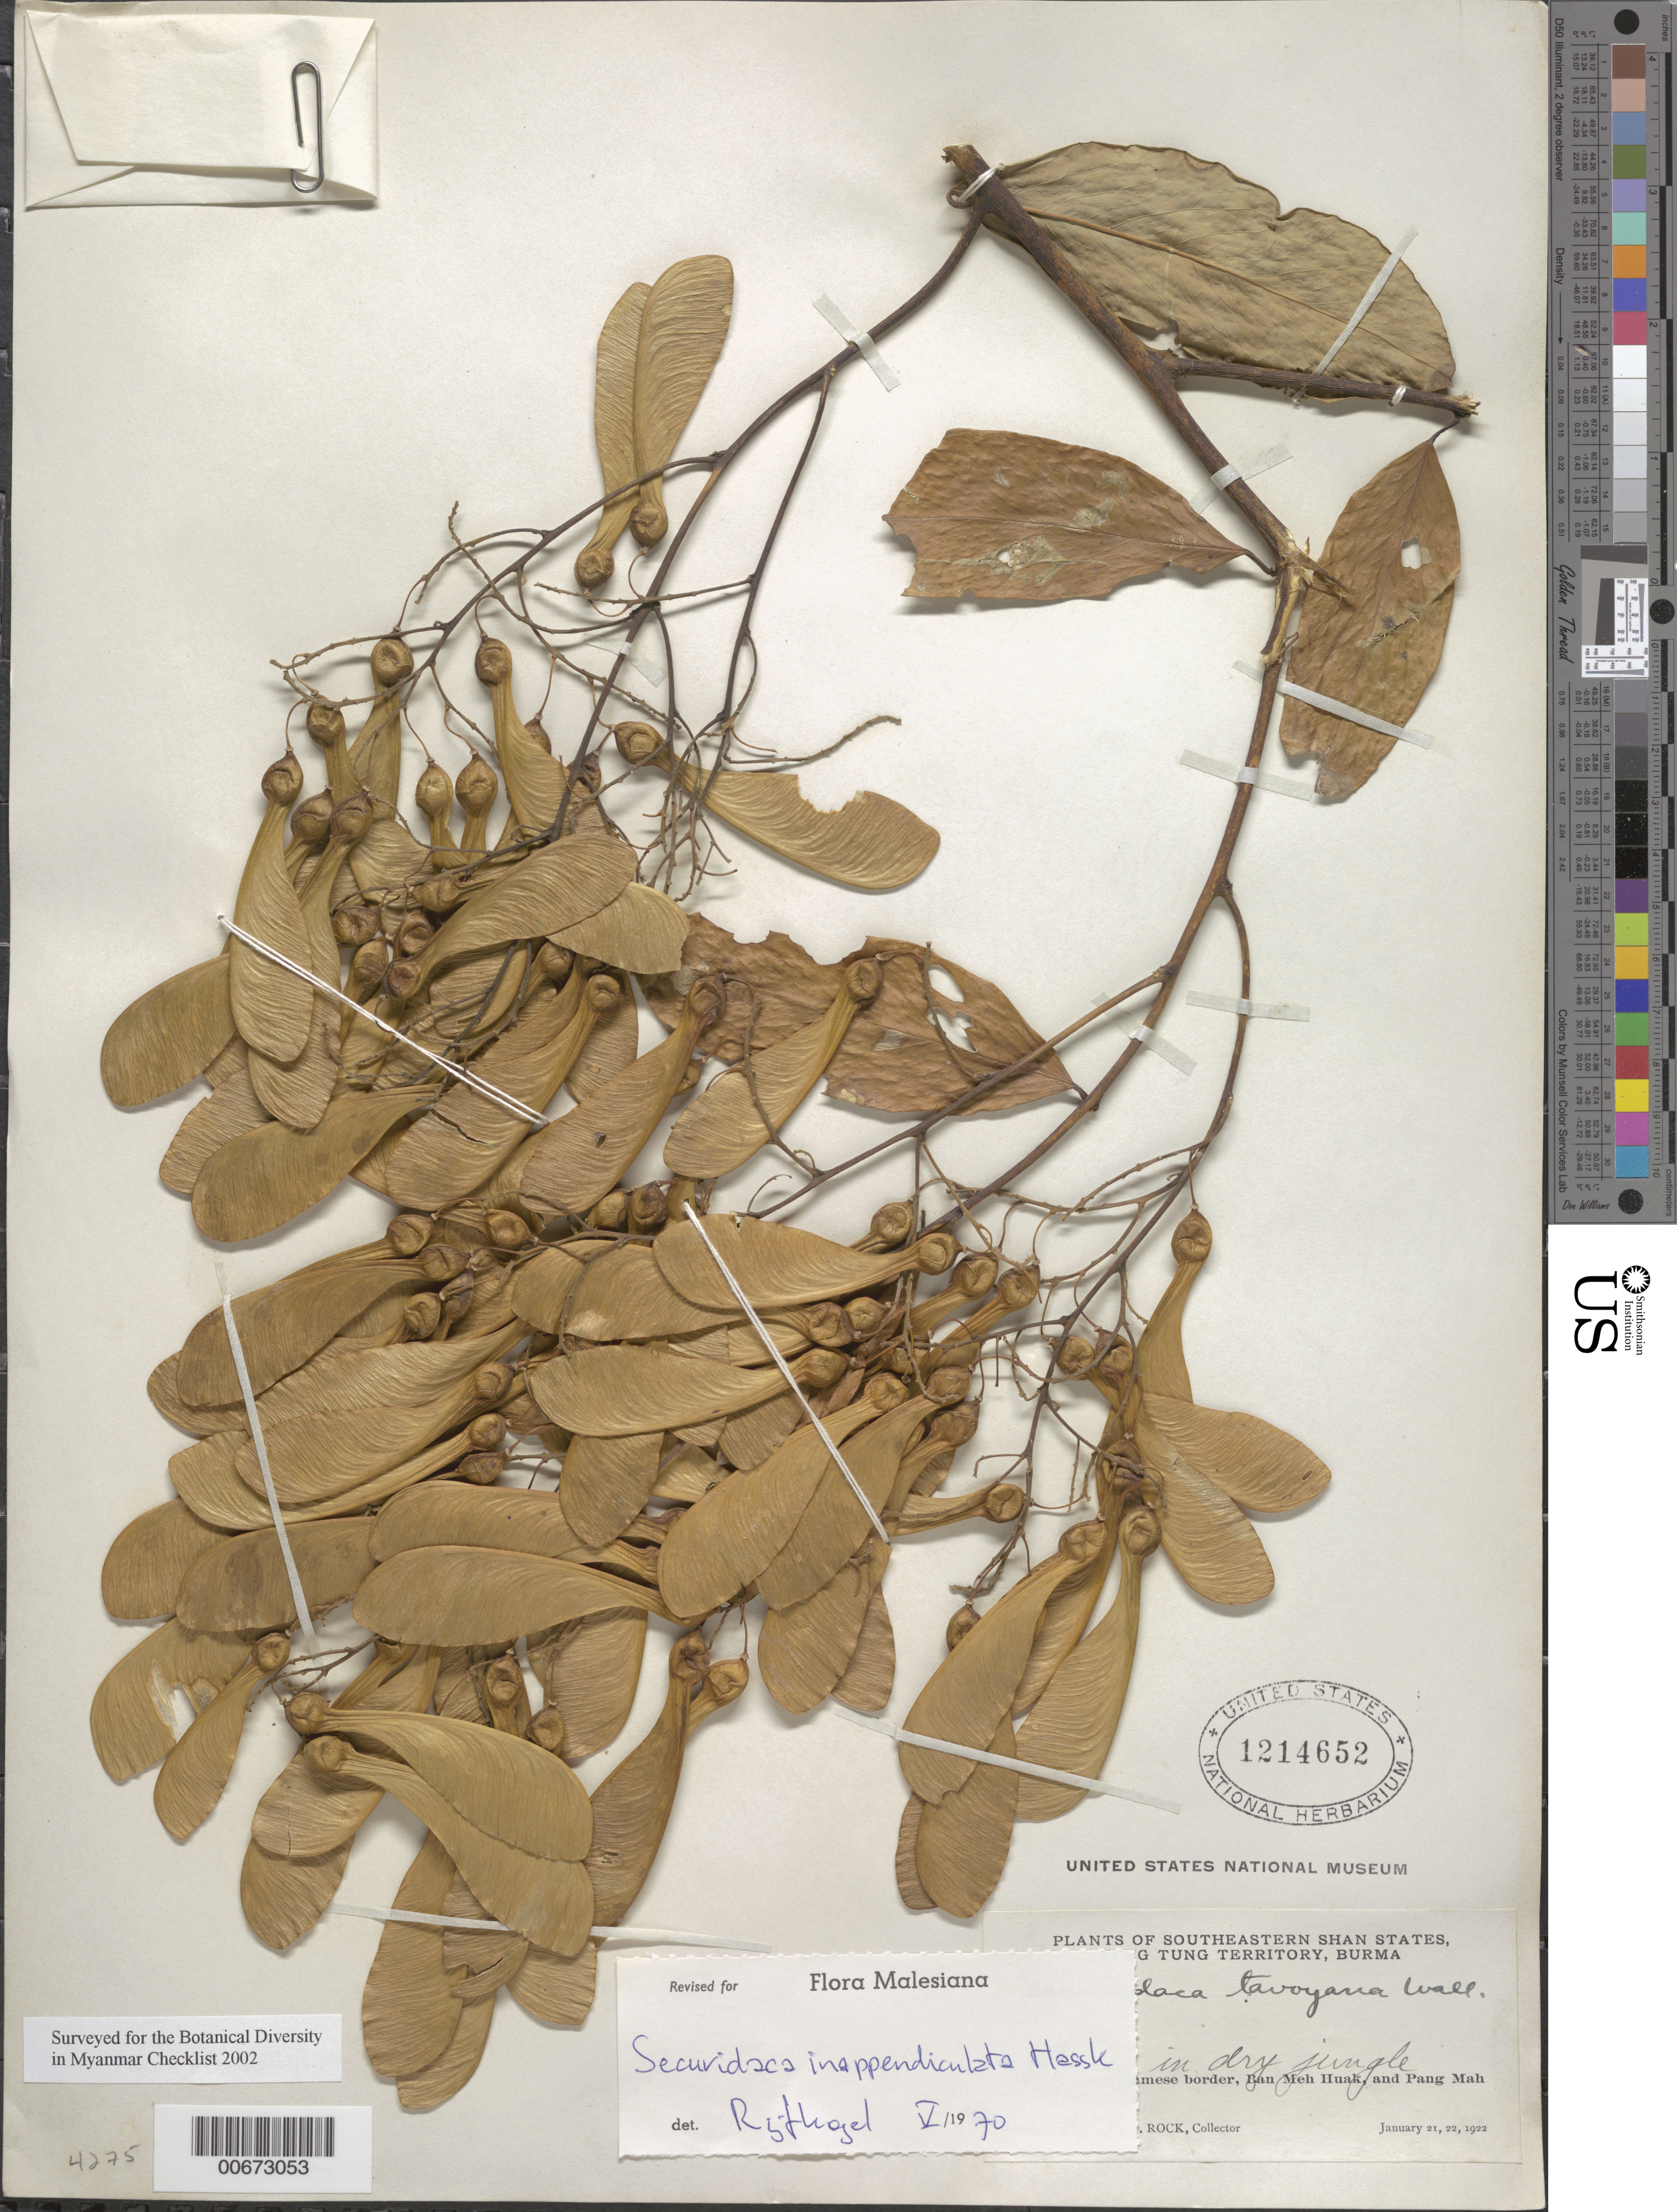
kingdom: Plantae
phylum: Tracheophyta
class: Magnoliopsida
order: Fabales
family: Polygalaceae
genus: Securidaca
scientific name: Securidaca inappendiculata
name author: Hassk.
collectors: J. F. Rock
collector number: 1929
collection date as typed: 21 Jan 1922 and 22 Jan 1922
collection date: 1922-01-21,1922-01-22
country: Myanmar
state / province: Shan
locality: Keng Tung Territory, between the Siamese border, Ban meh Huak and Pang Mah Ki Hat.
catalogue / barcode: US 1214652